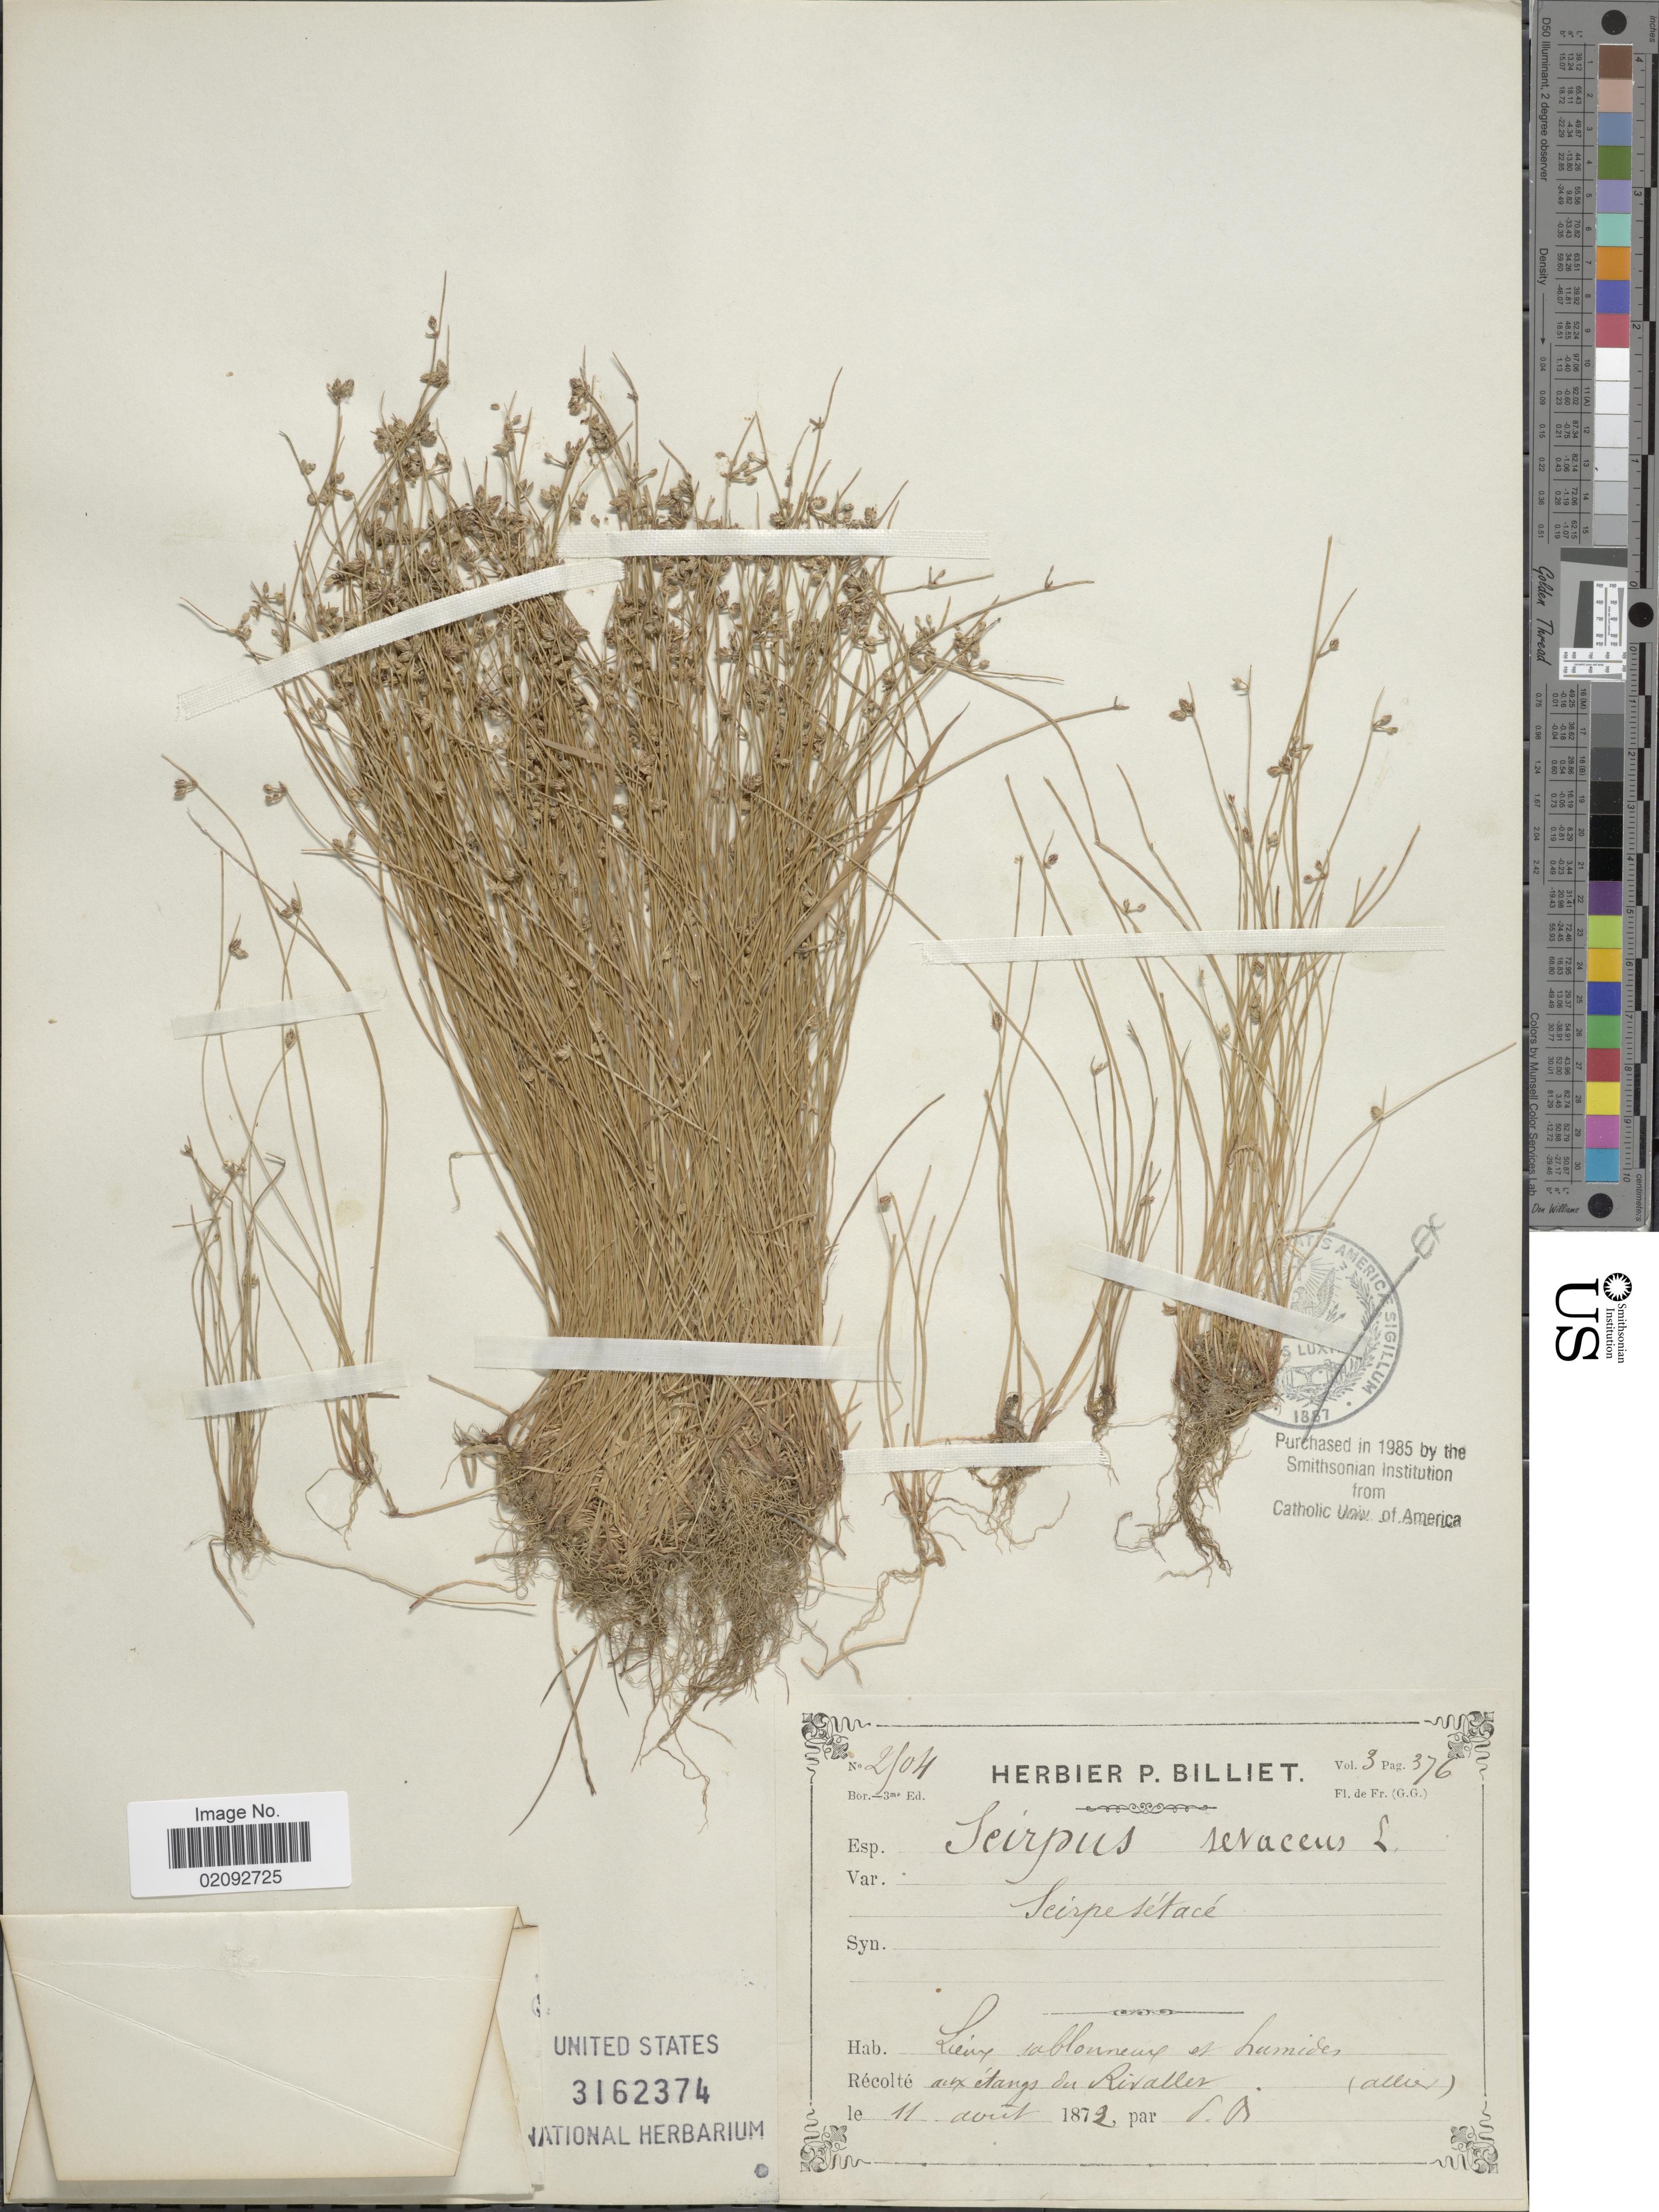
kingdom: Plantae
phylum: Tracheophyta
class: Liliopsida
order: Poales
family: Cyperaceae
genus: Isolepis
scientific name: Isolepis setacea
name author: (L.) R. Br.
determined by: Strong, Mark T., (BOT), Smithsonian Institution - National Museum of Natural History (UNITED STATES)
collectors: P. Billiet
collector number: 2904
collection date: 1872-08-11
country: France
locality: aux étangs du Rivalles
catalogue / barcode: US 3162374